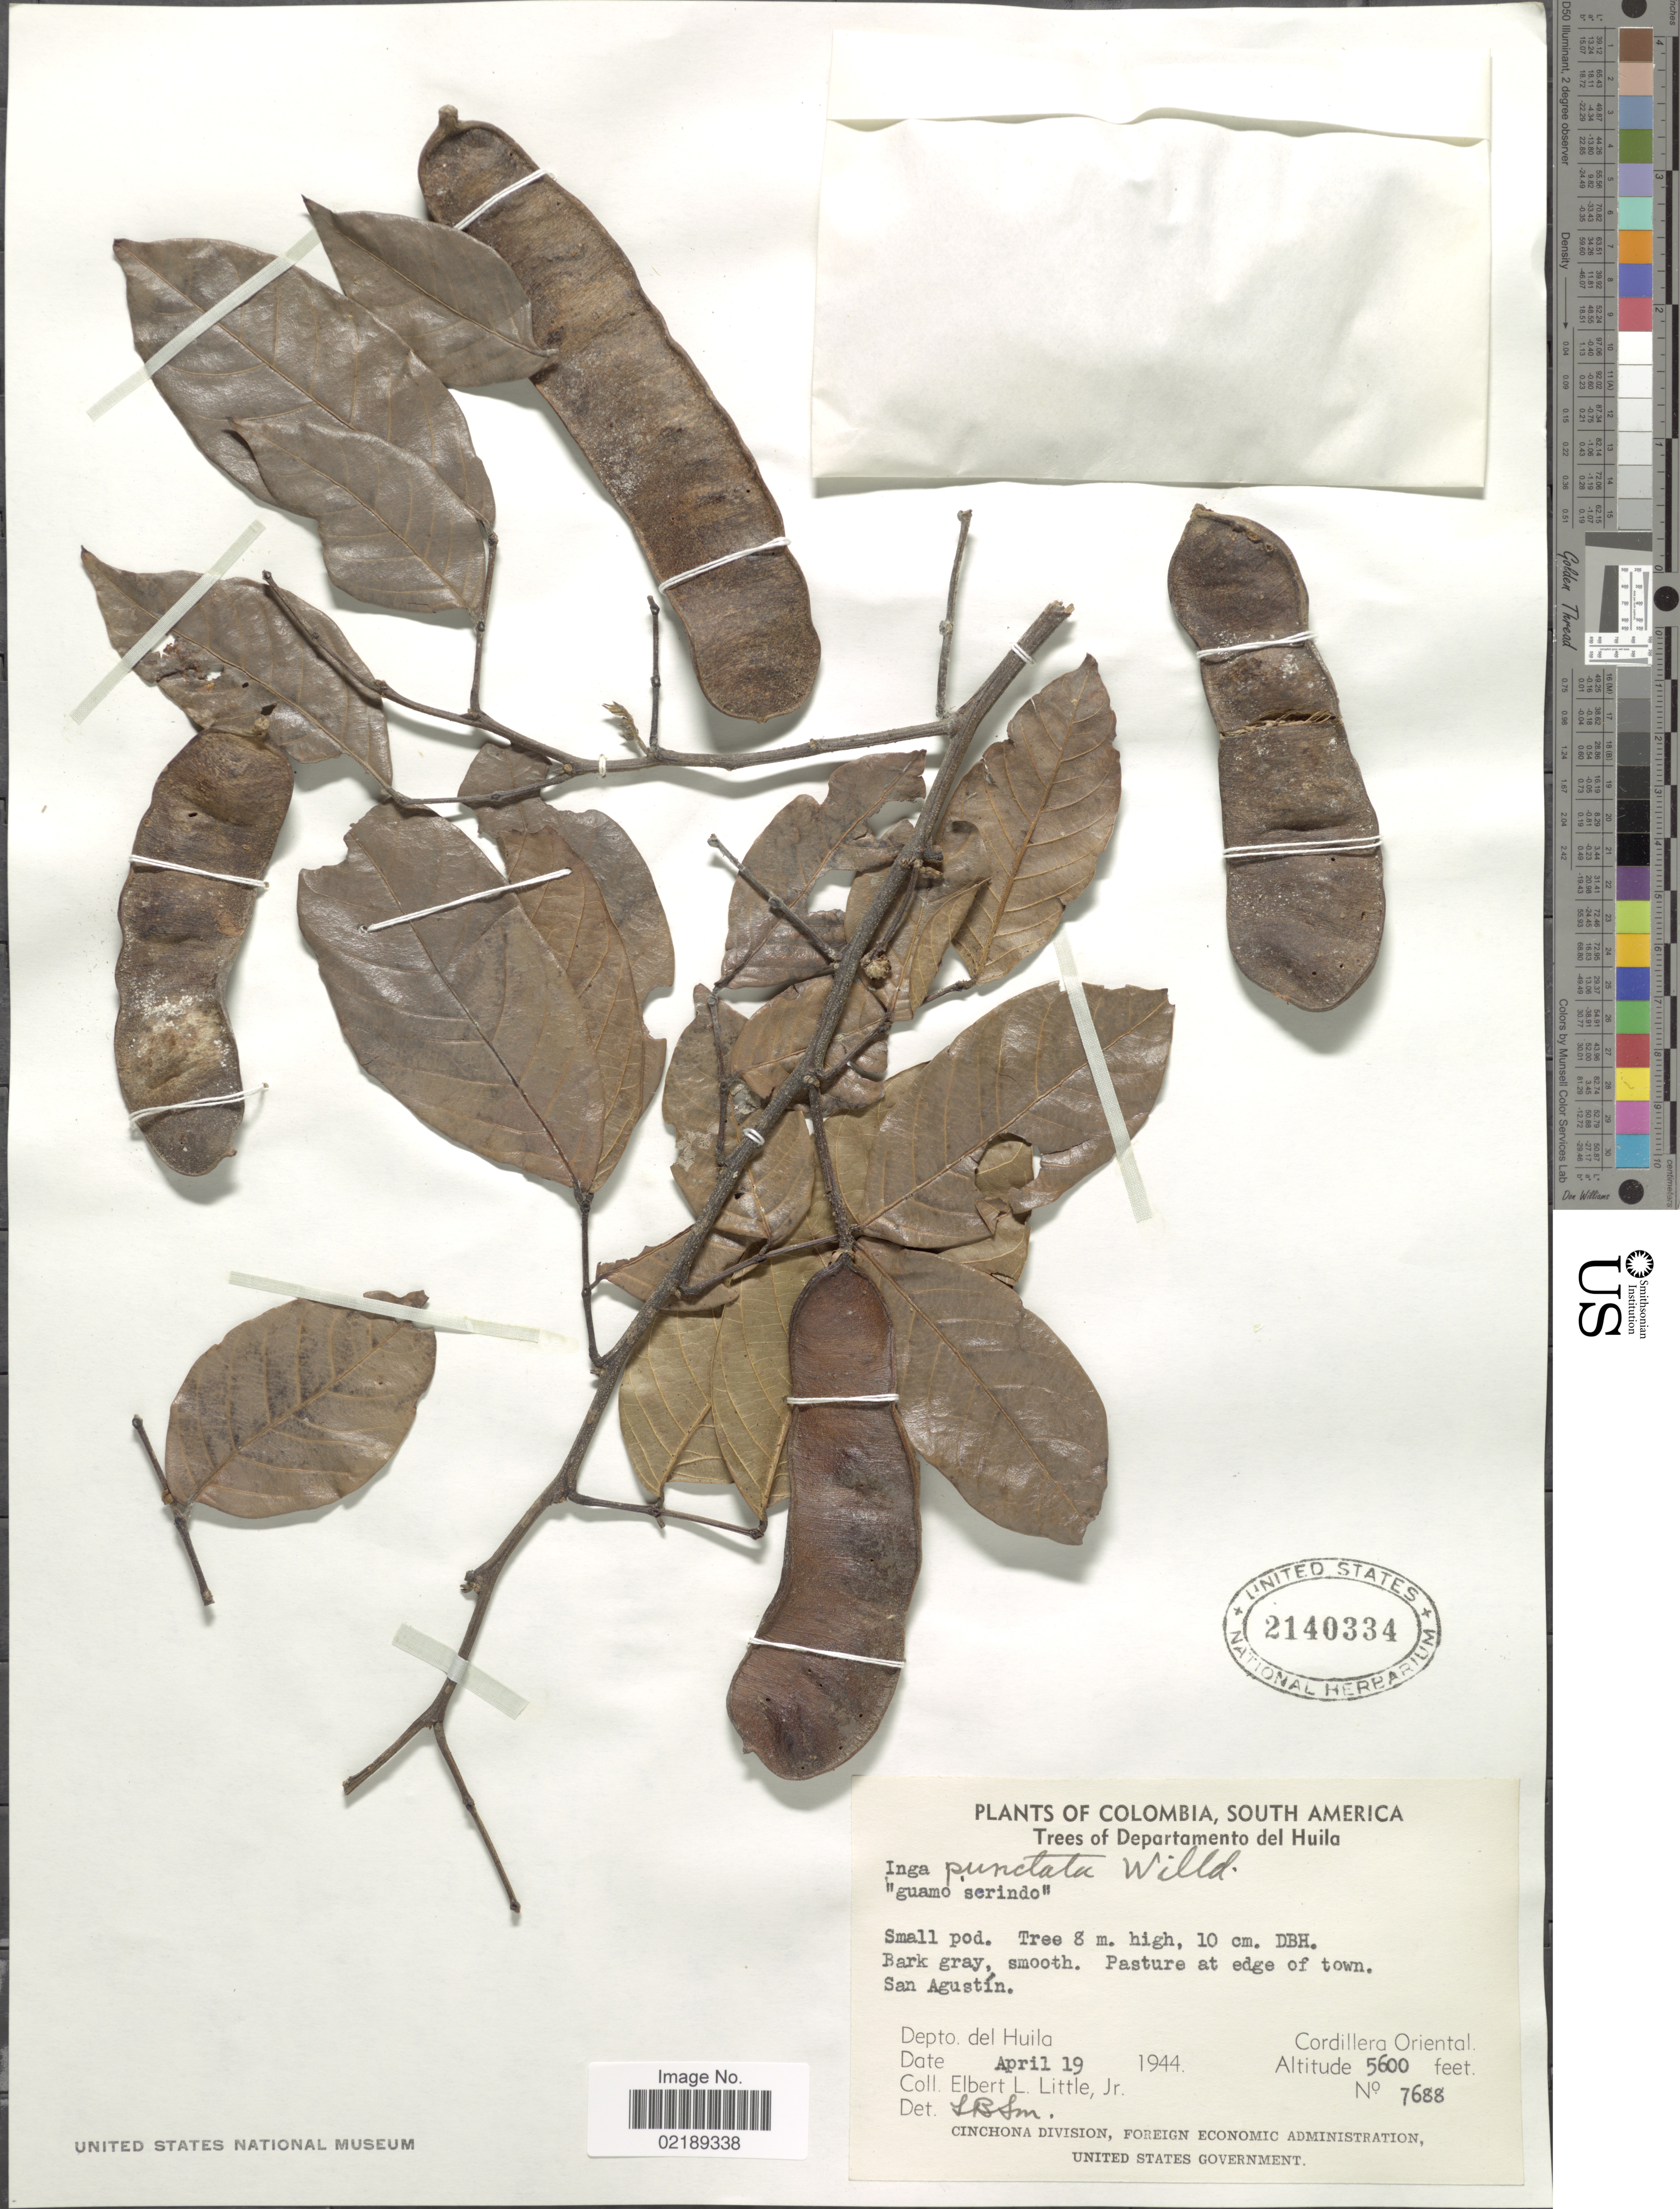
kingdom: Plantae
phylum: Tracheophyta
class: Magnoliopsida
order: Fabales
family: Fabaceae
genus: Inga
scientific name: Inga punctata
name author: Willd.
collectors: E. L. Little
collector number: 7688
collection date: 1944-04-19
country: Colombia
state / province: Huila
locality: Pasture at edge of town, San Agustin, Cordillera Oriental.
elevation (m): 1707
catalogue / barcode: US 2140334